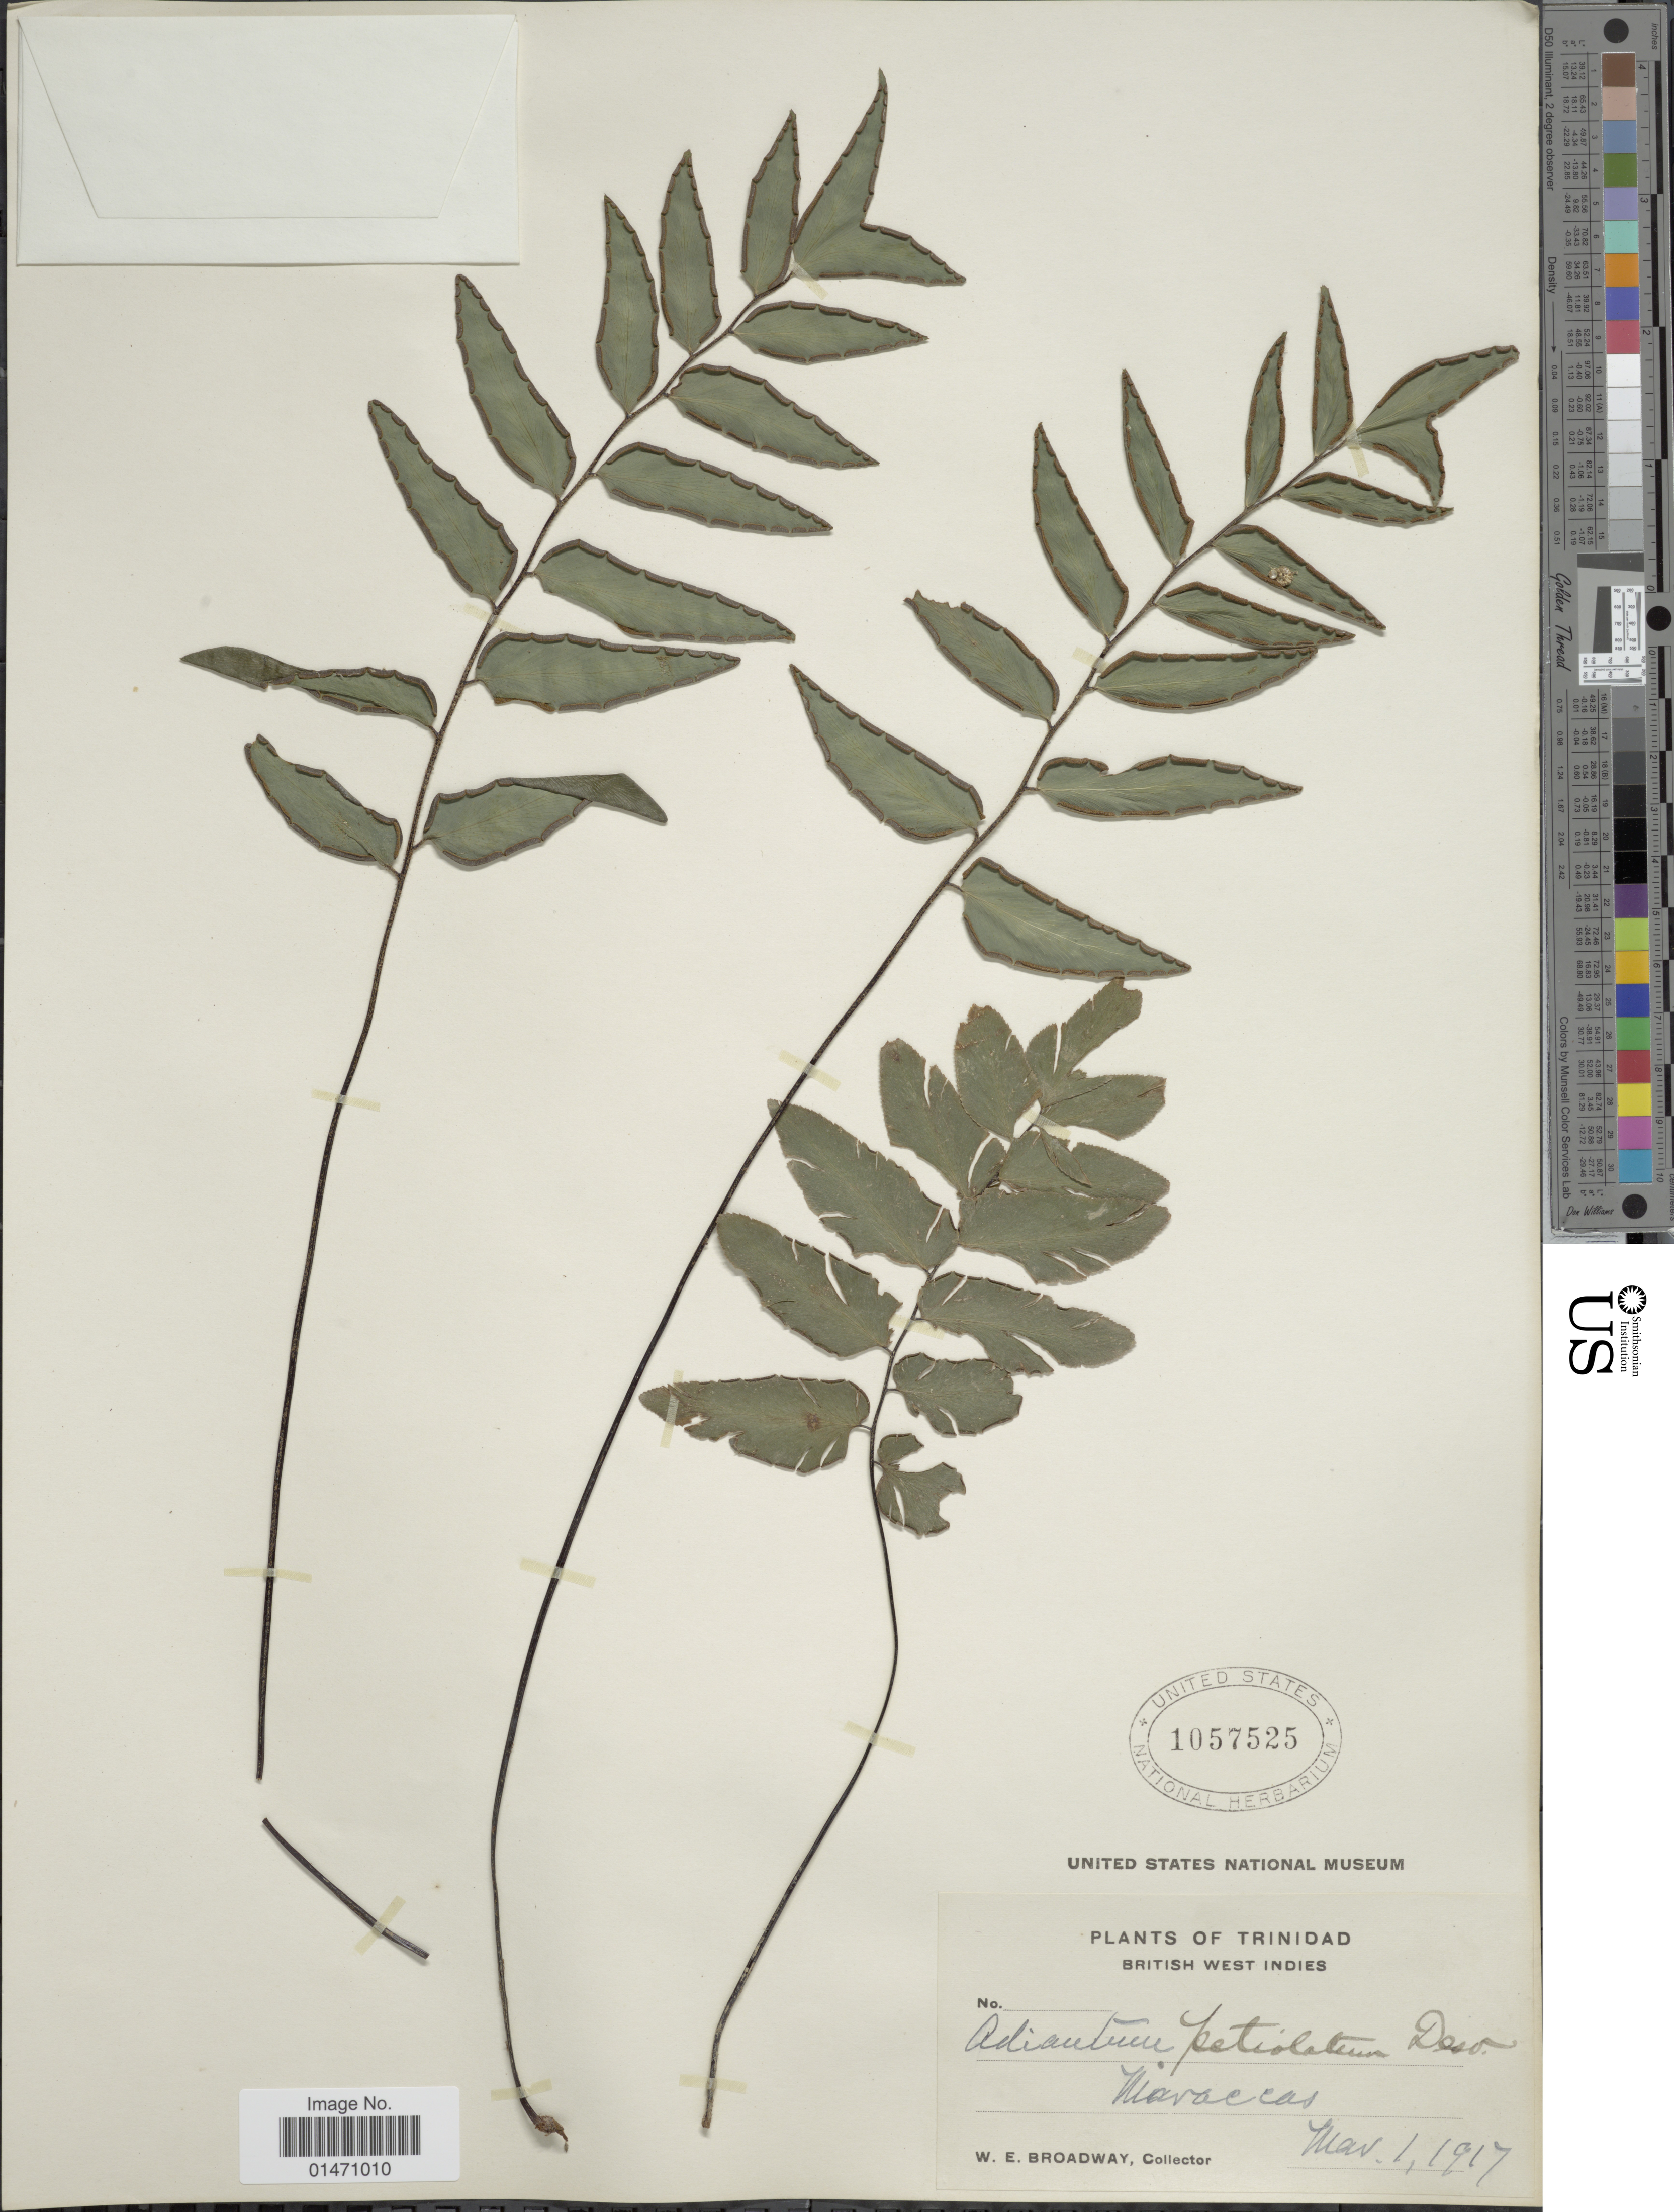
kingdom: Plantae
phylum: Tracheophyta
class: Polypodiopsida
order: Polypodiales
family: Pteridaceae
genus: Adiantum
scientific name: Adiantum petiolatum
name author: Desv.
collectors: W. E. Broadway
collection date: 1917-03-01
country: Trinidad and Tobago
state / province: Trinidad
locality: British West Indies, Maracas.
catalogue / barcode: US 1057525